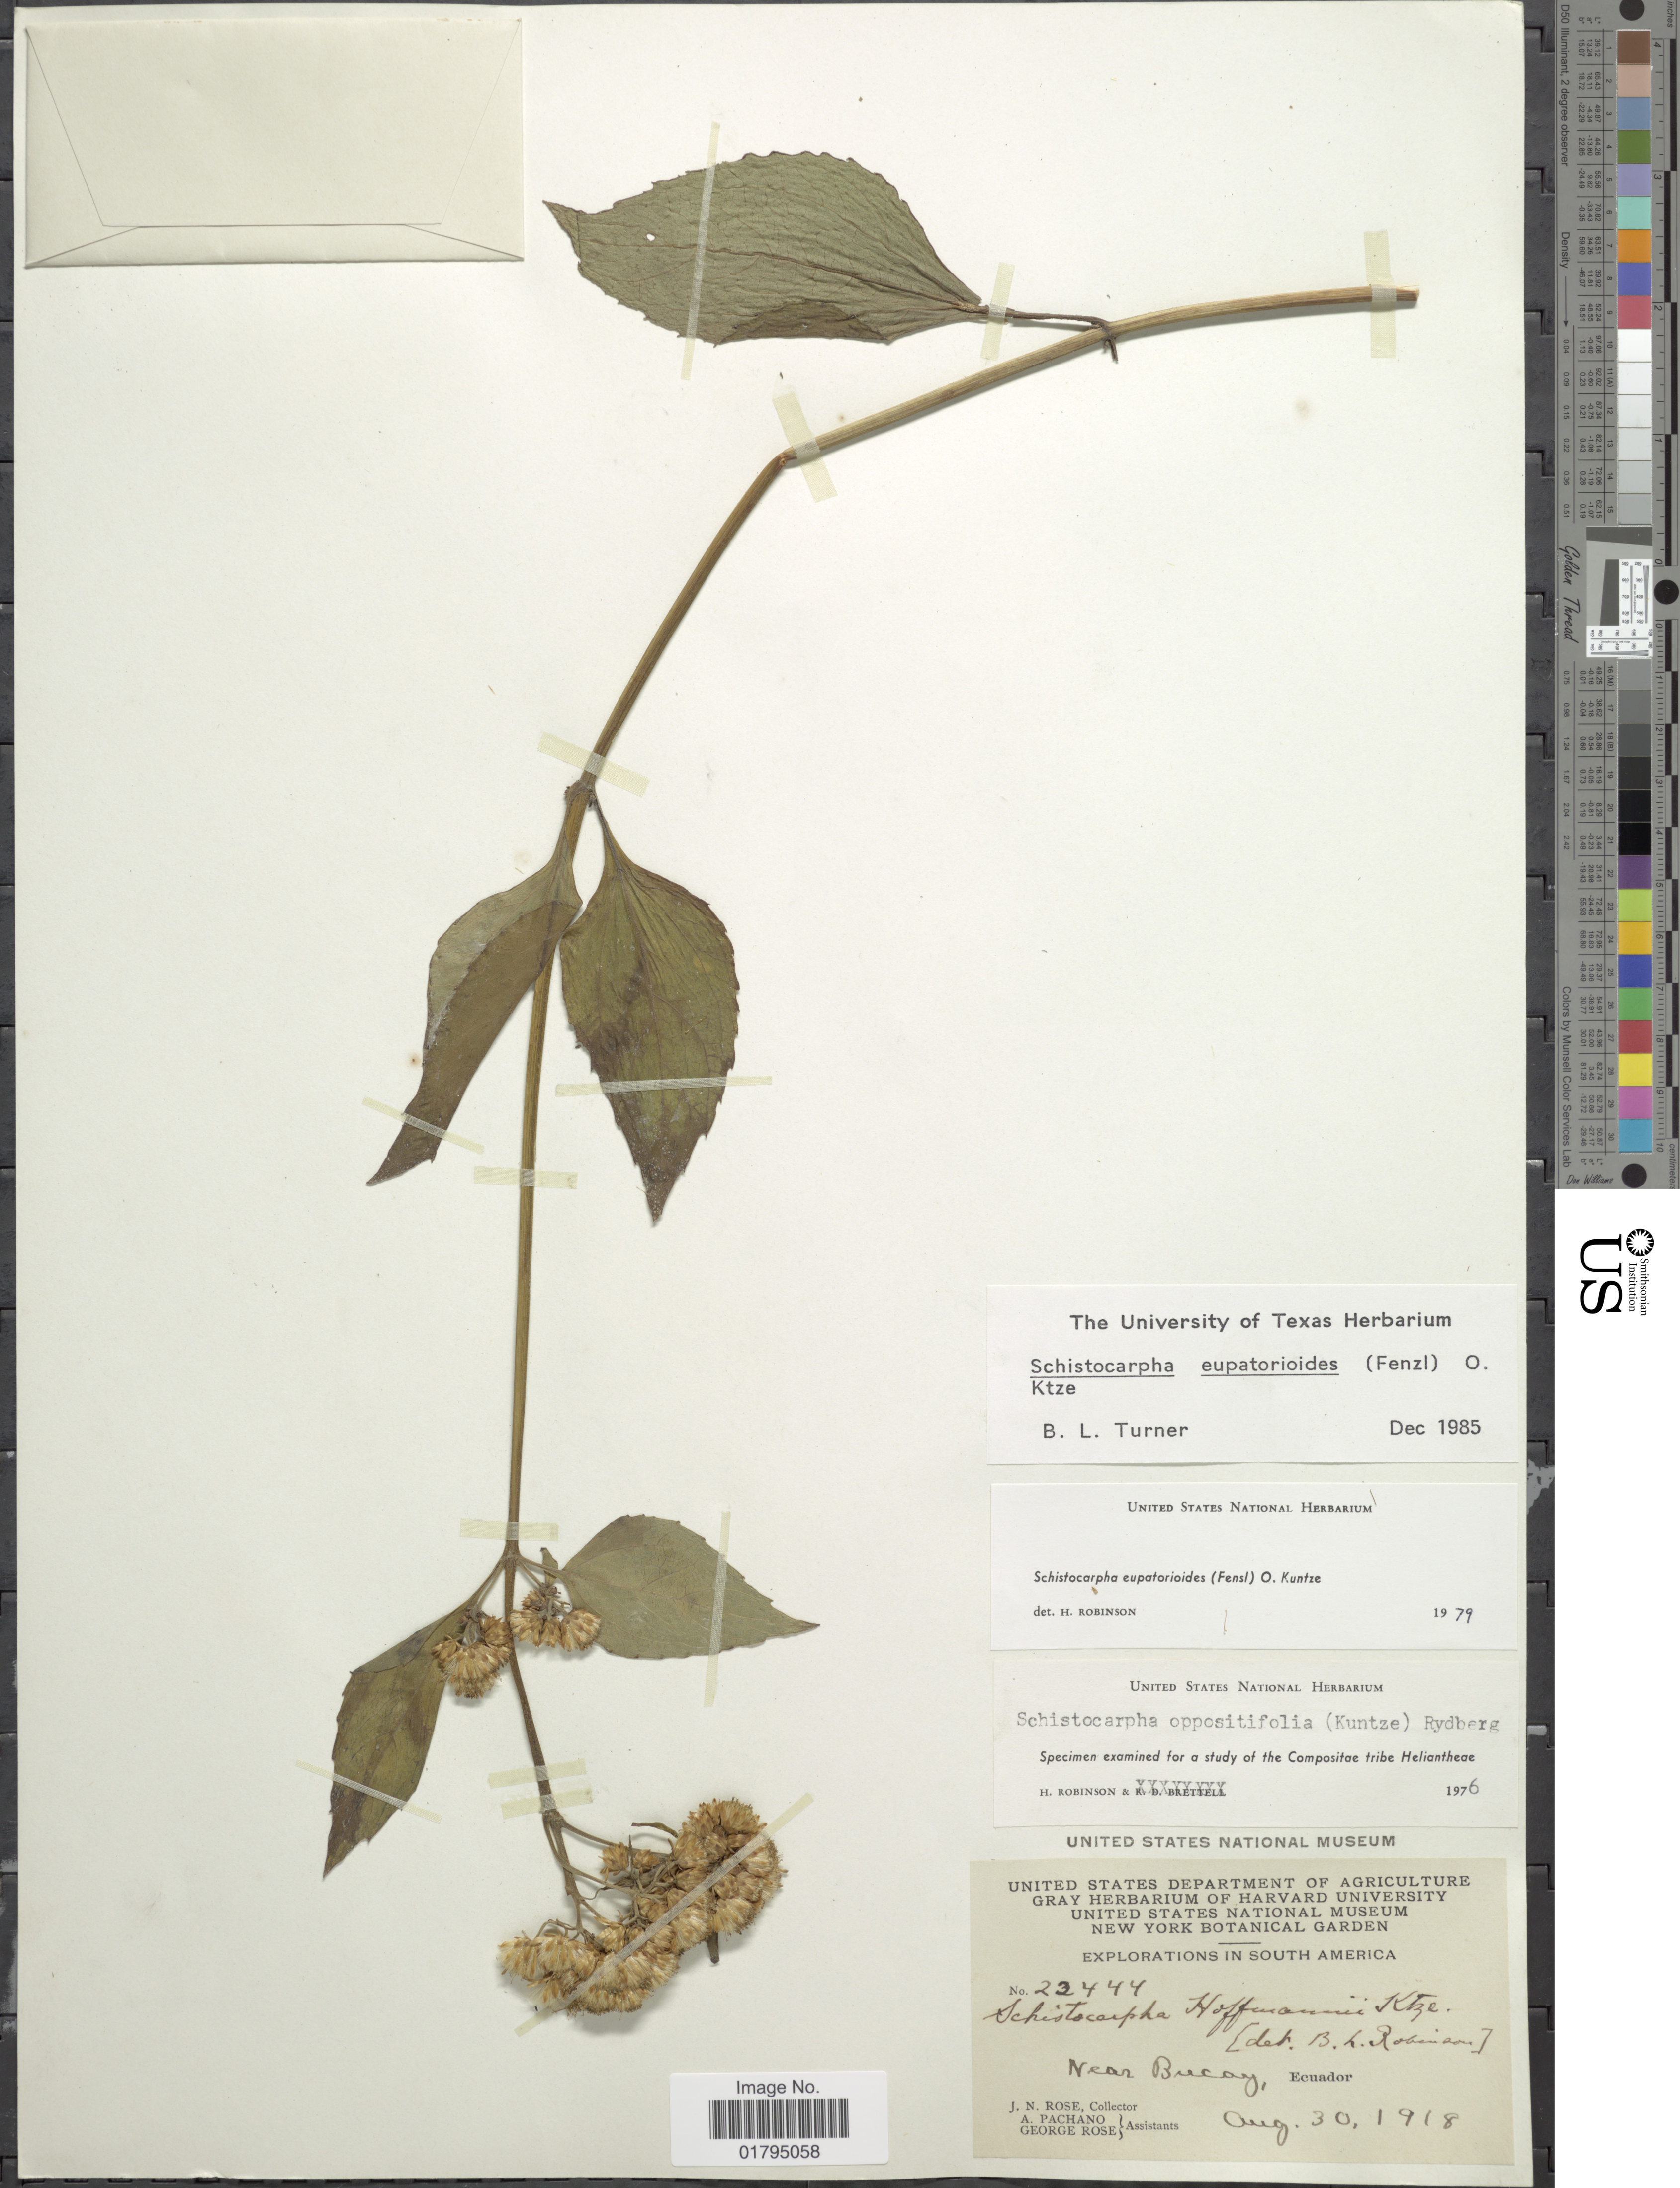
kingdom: Plantae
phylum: Tracheophyta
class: Magnoliopsida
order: Asterales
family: Asteraceae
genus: Schistocarpha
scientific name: Schistocarpha eupatorioides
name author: (Fenzl) Kuntze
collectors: J. N. Rose, A. Pachano & G. Rose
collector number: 23444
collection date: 1918-08-30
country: Ecuador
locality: Near Bucay.